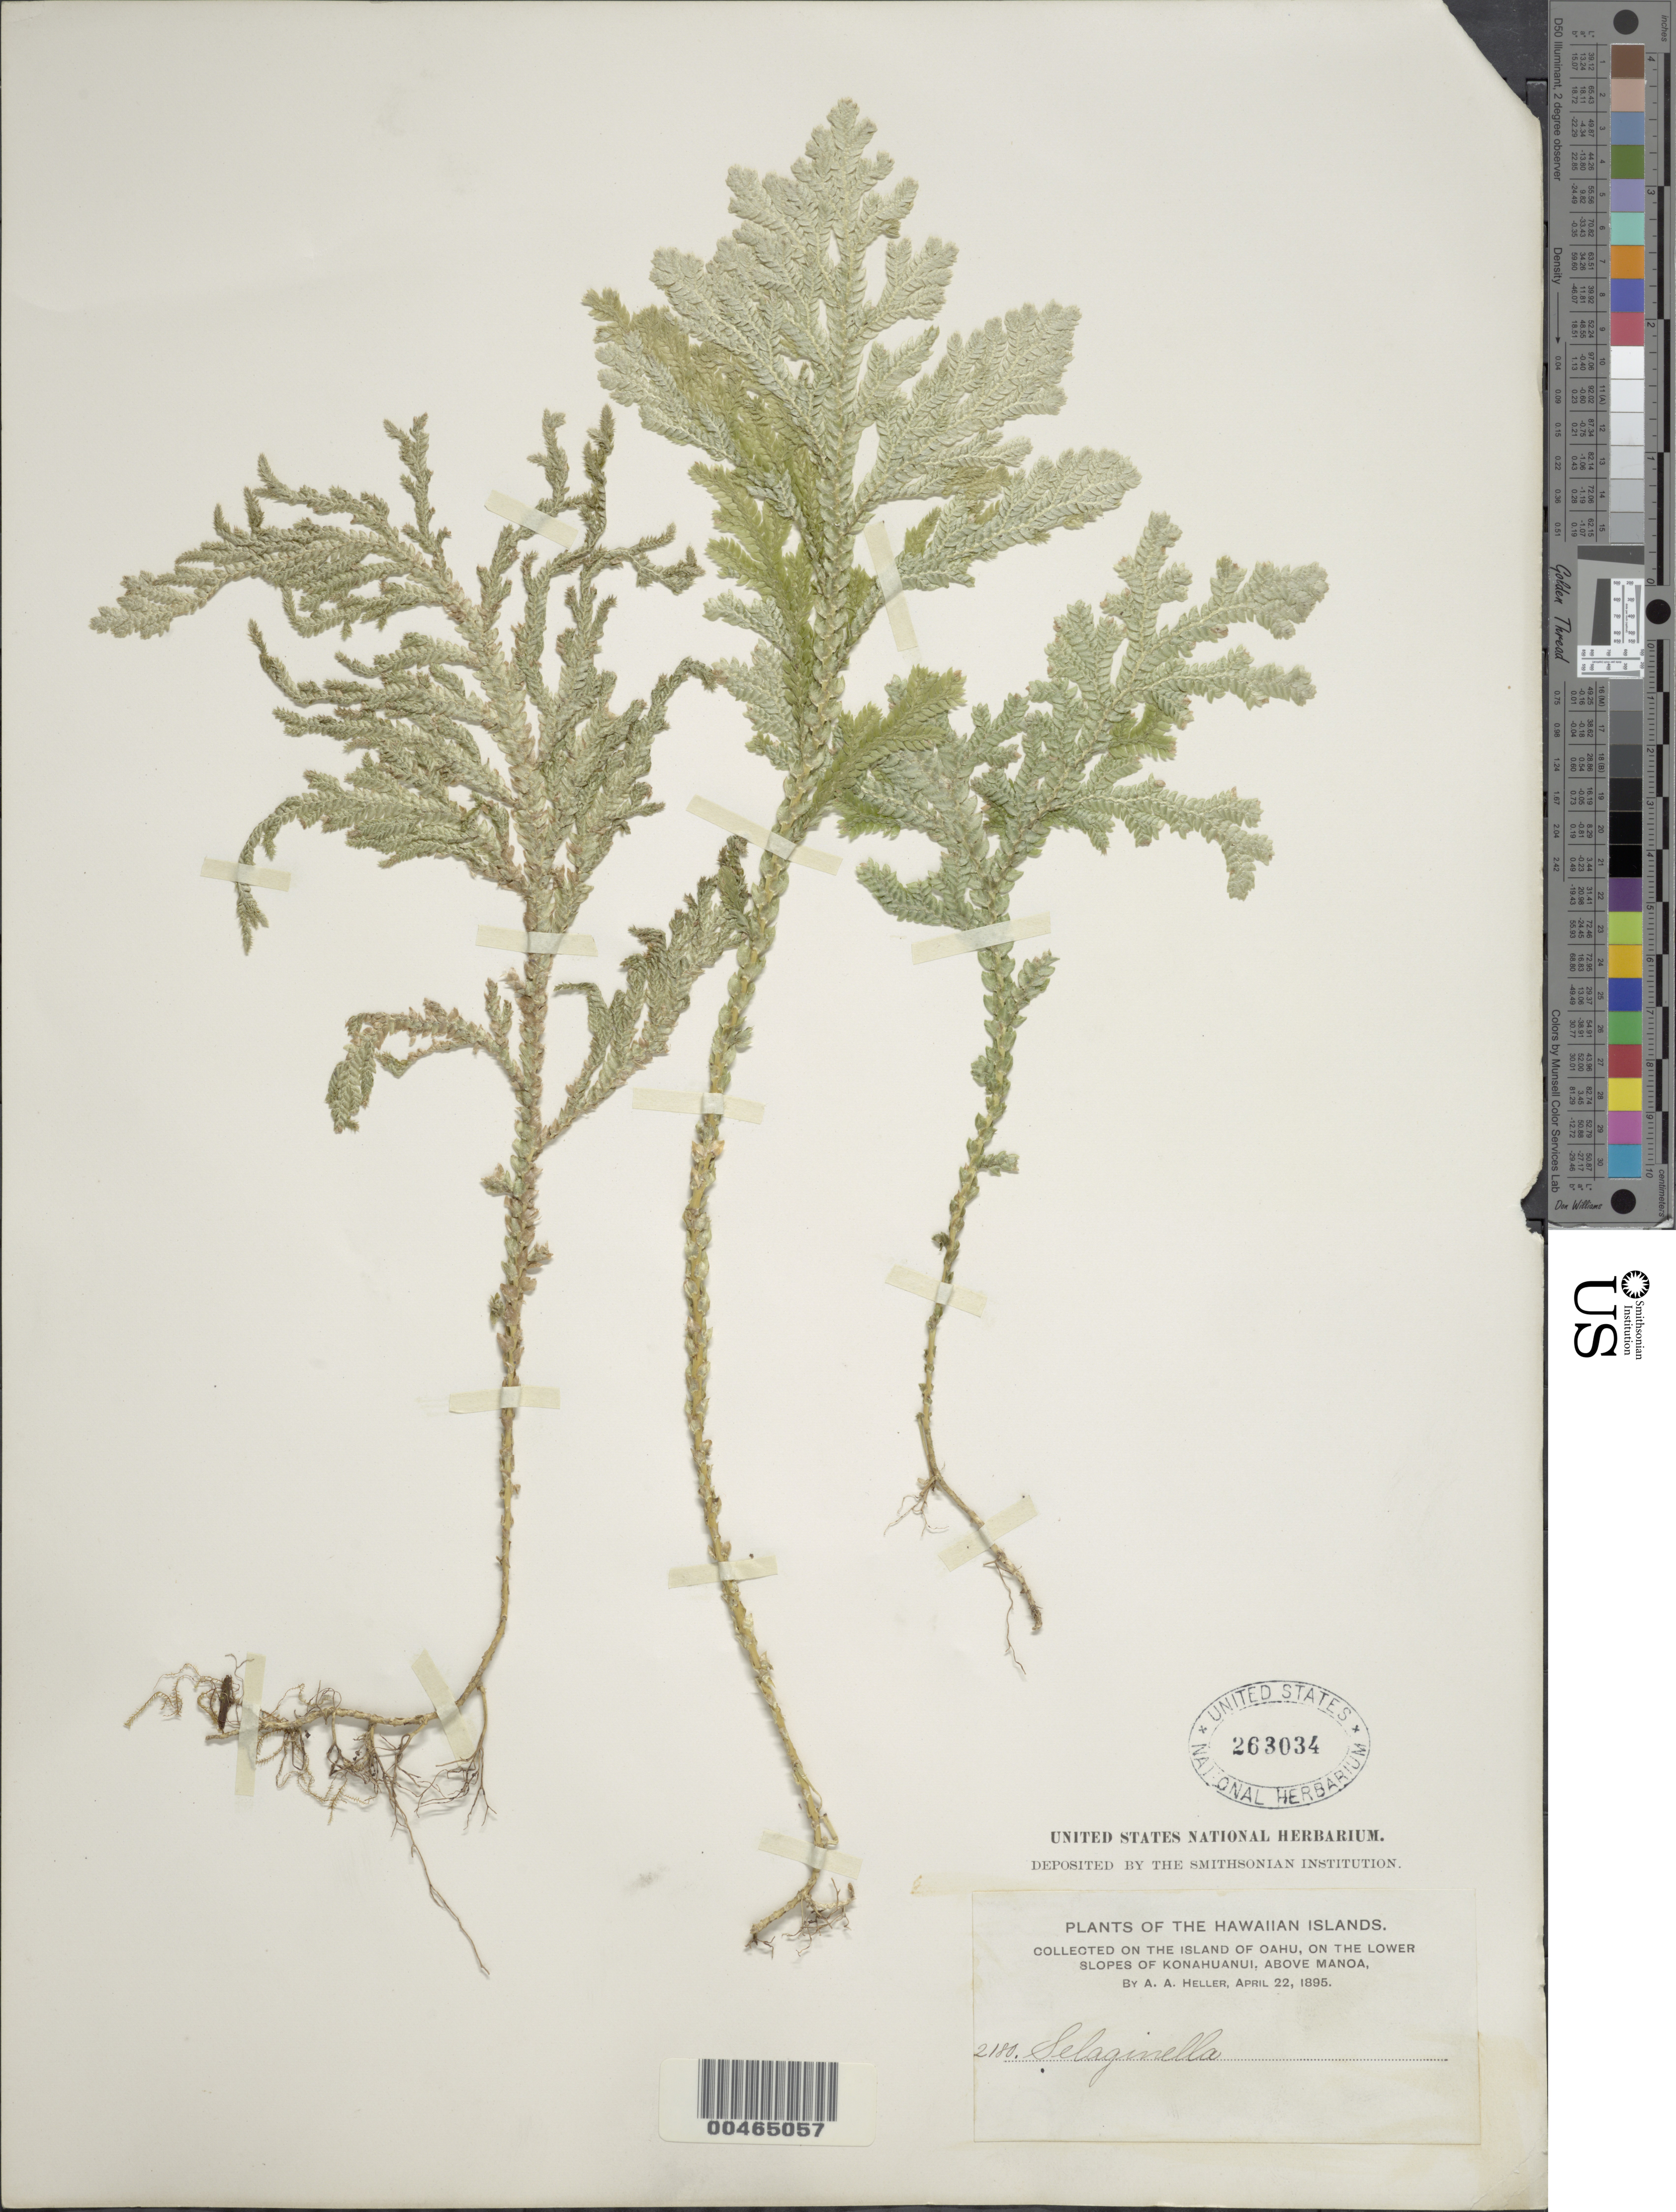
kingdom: Plantae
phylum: Tracheophyta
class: Lycopodiopsida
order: Selaginellales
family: Selaginellaceae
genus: Selaginella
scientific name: Selaginella sp.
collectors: A. A. Heller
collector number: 2180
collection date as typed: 22 Apr 1895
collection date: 1895-04-22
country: United States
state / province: Hawaii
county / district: Honolulu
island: Oahu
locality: On the lower slopes of Konahuanui, above Manoa, Oahu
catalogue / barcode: US 263034